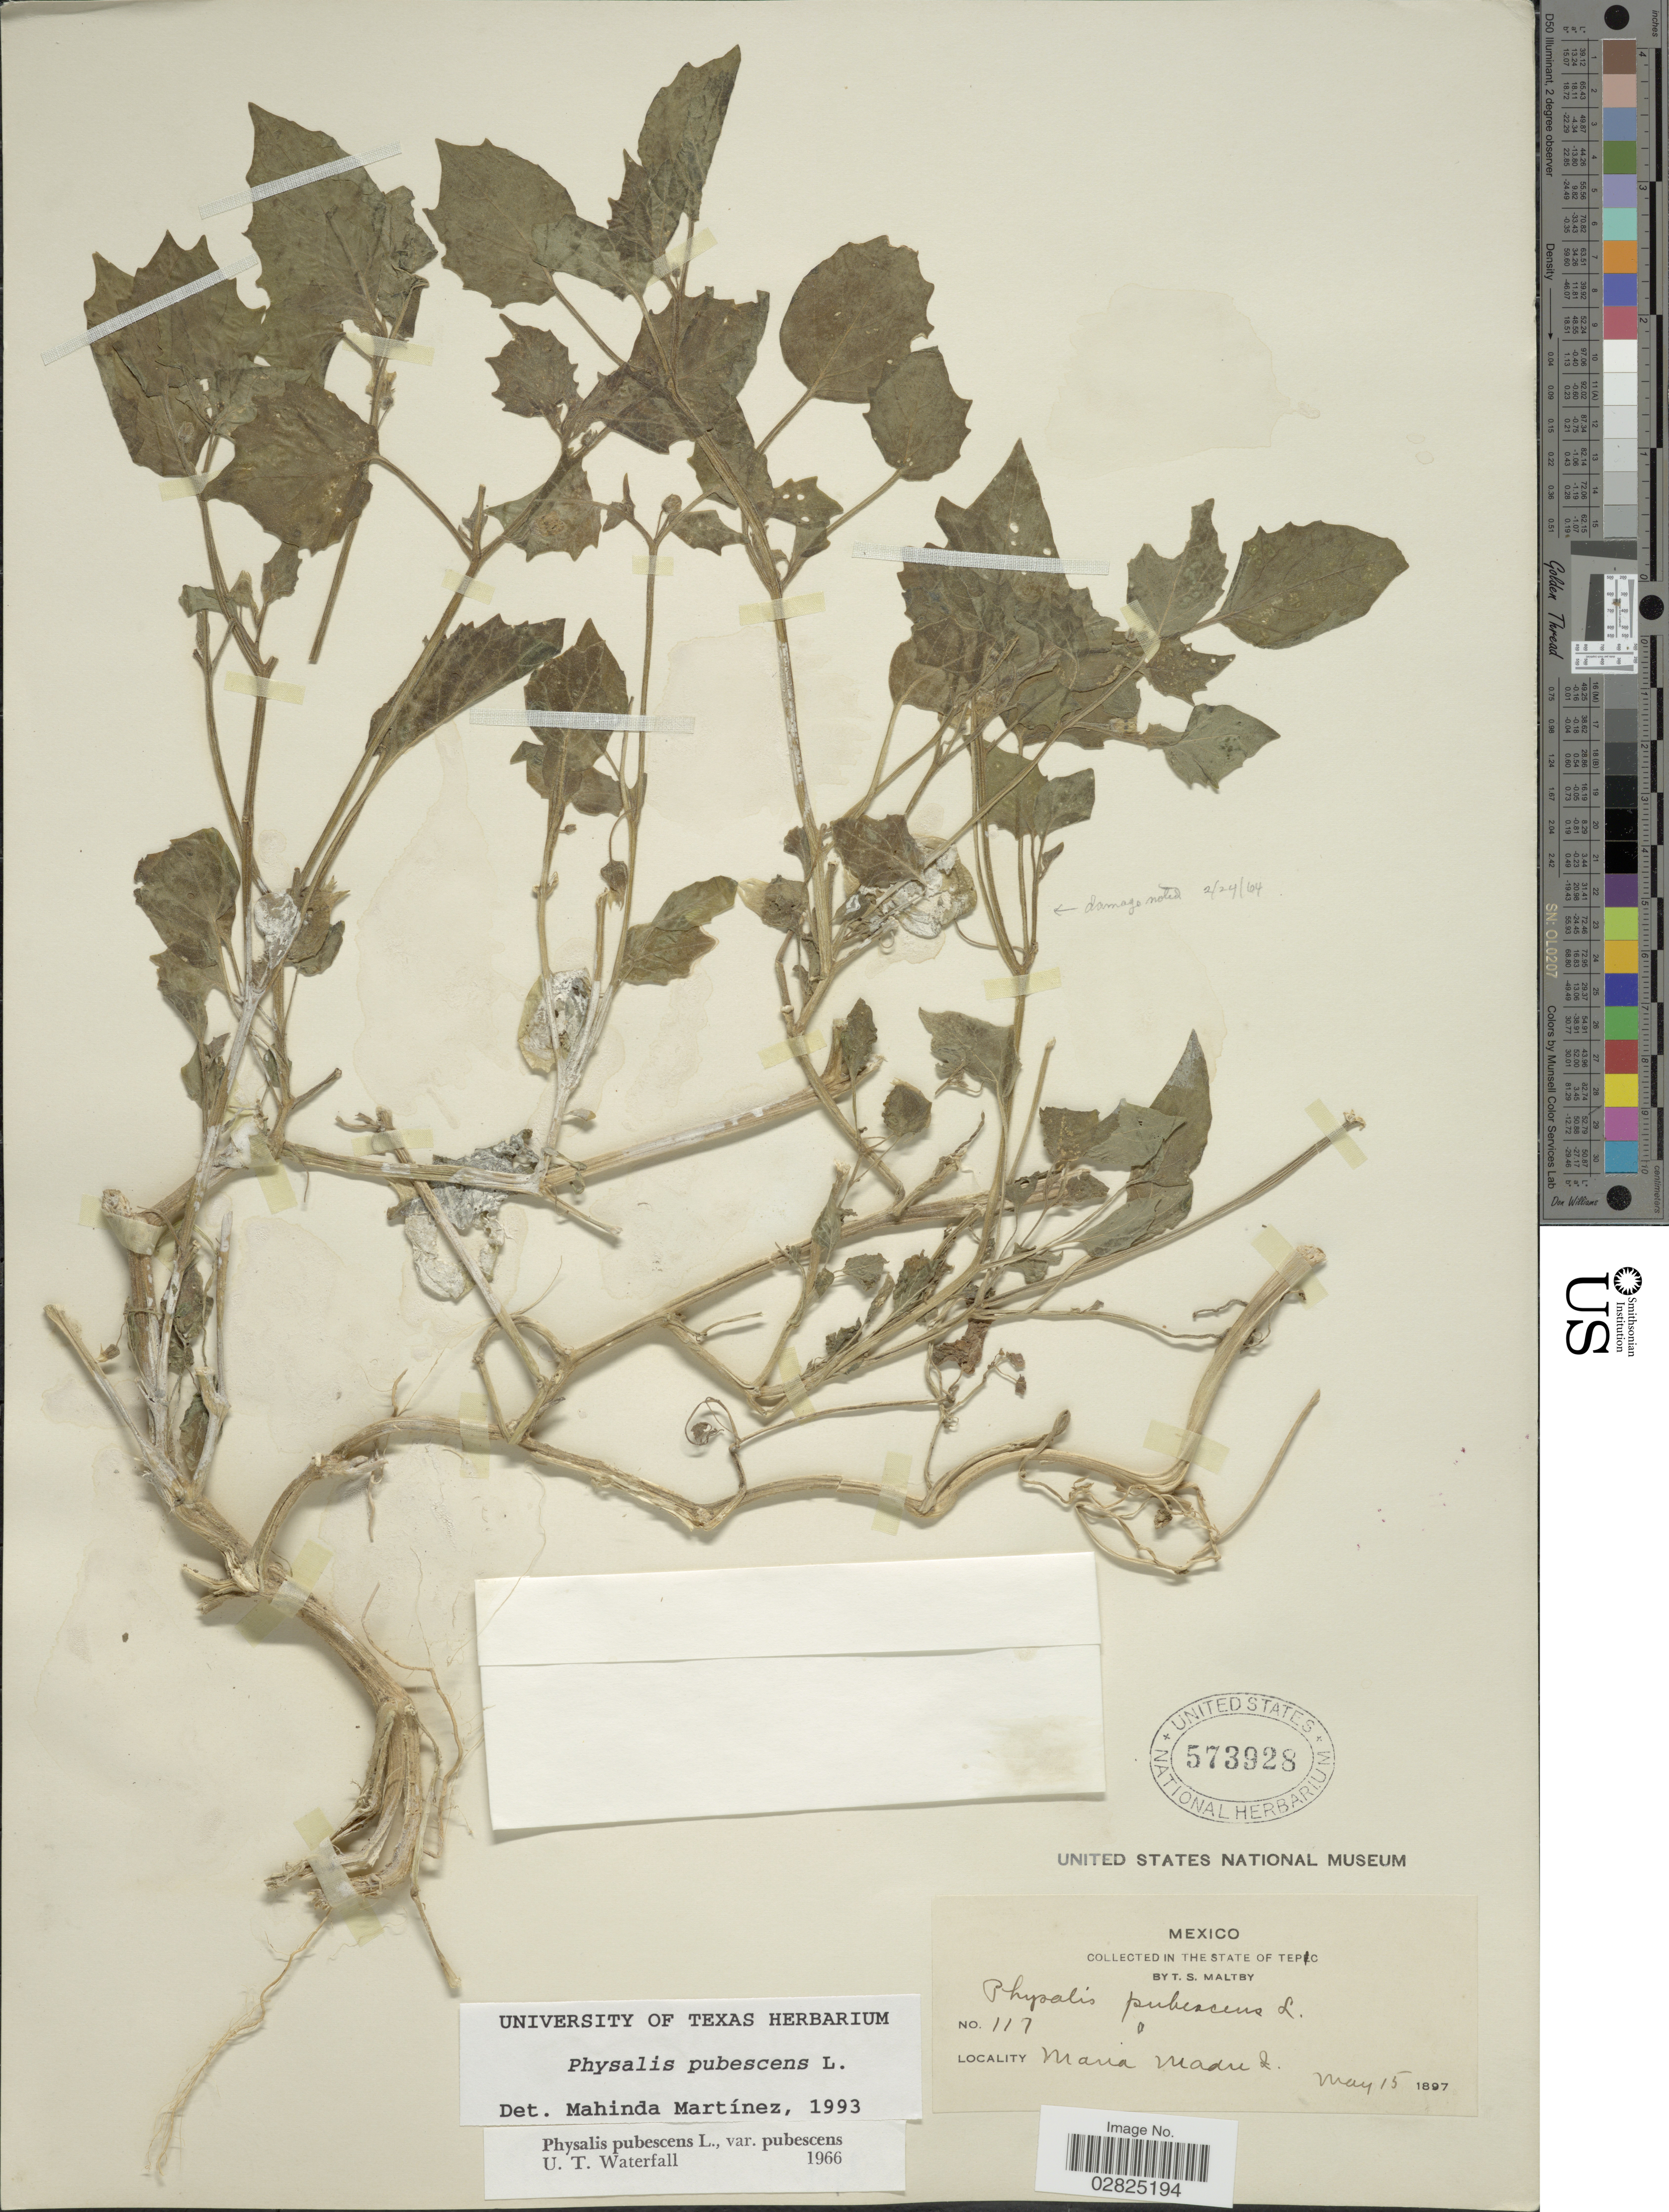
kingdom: Plantae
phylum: Tracheophyta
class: Magnoliopsida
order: Solanales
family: Solanaceae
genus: Physalis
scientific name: Physalis pubescens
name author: L.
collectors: T. S. Maltby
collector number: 117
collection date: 1897-05-15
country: Mexico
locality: In the state of Tepic, Maria Madre I.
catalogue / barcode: US 573928